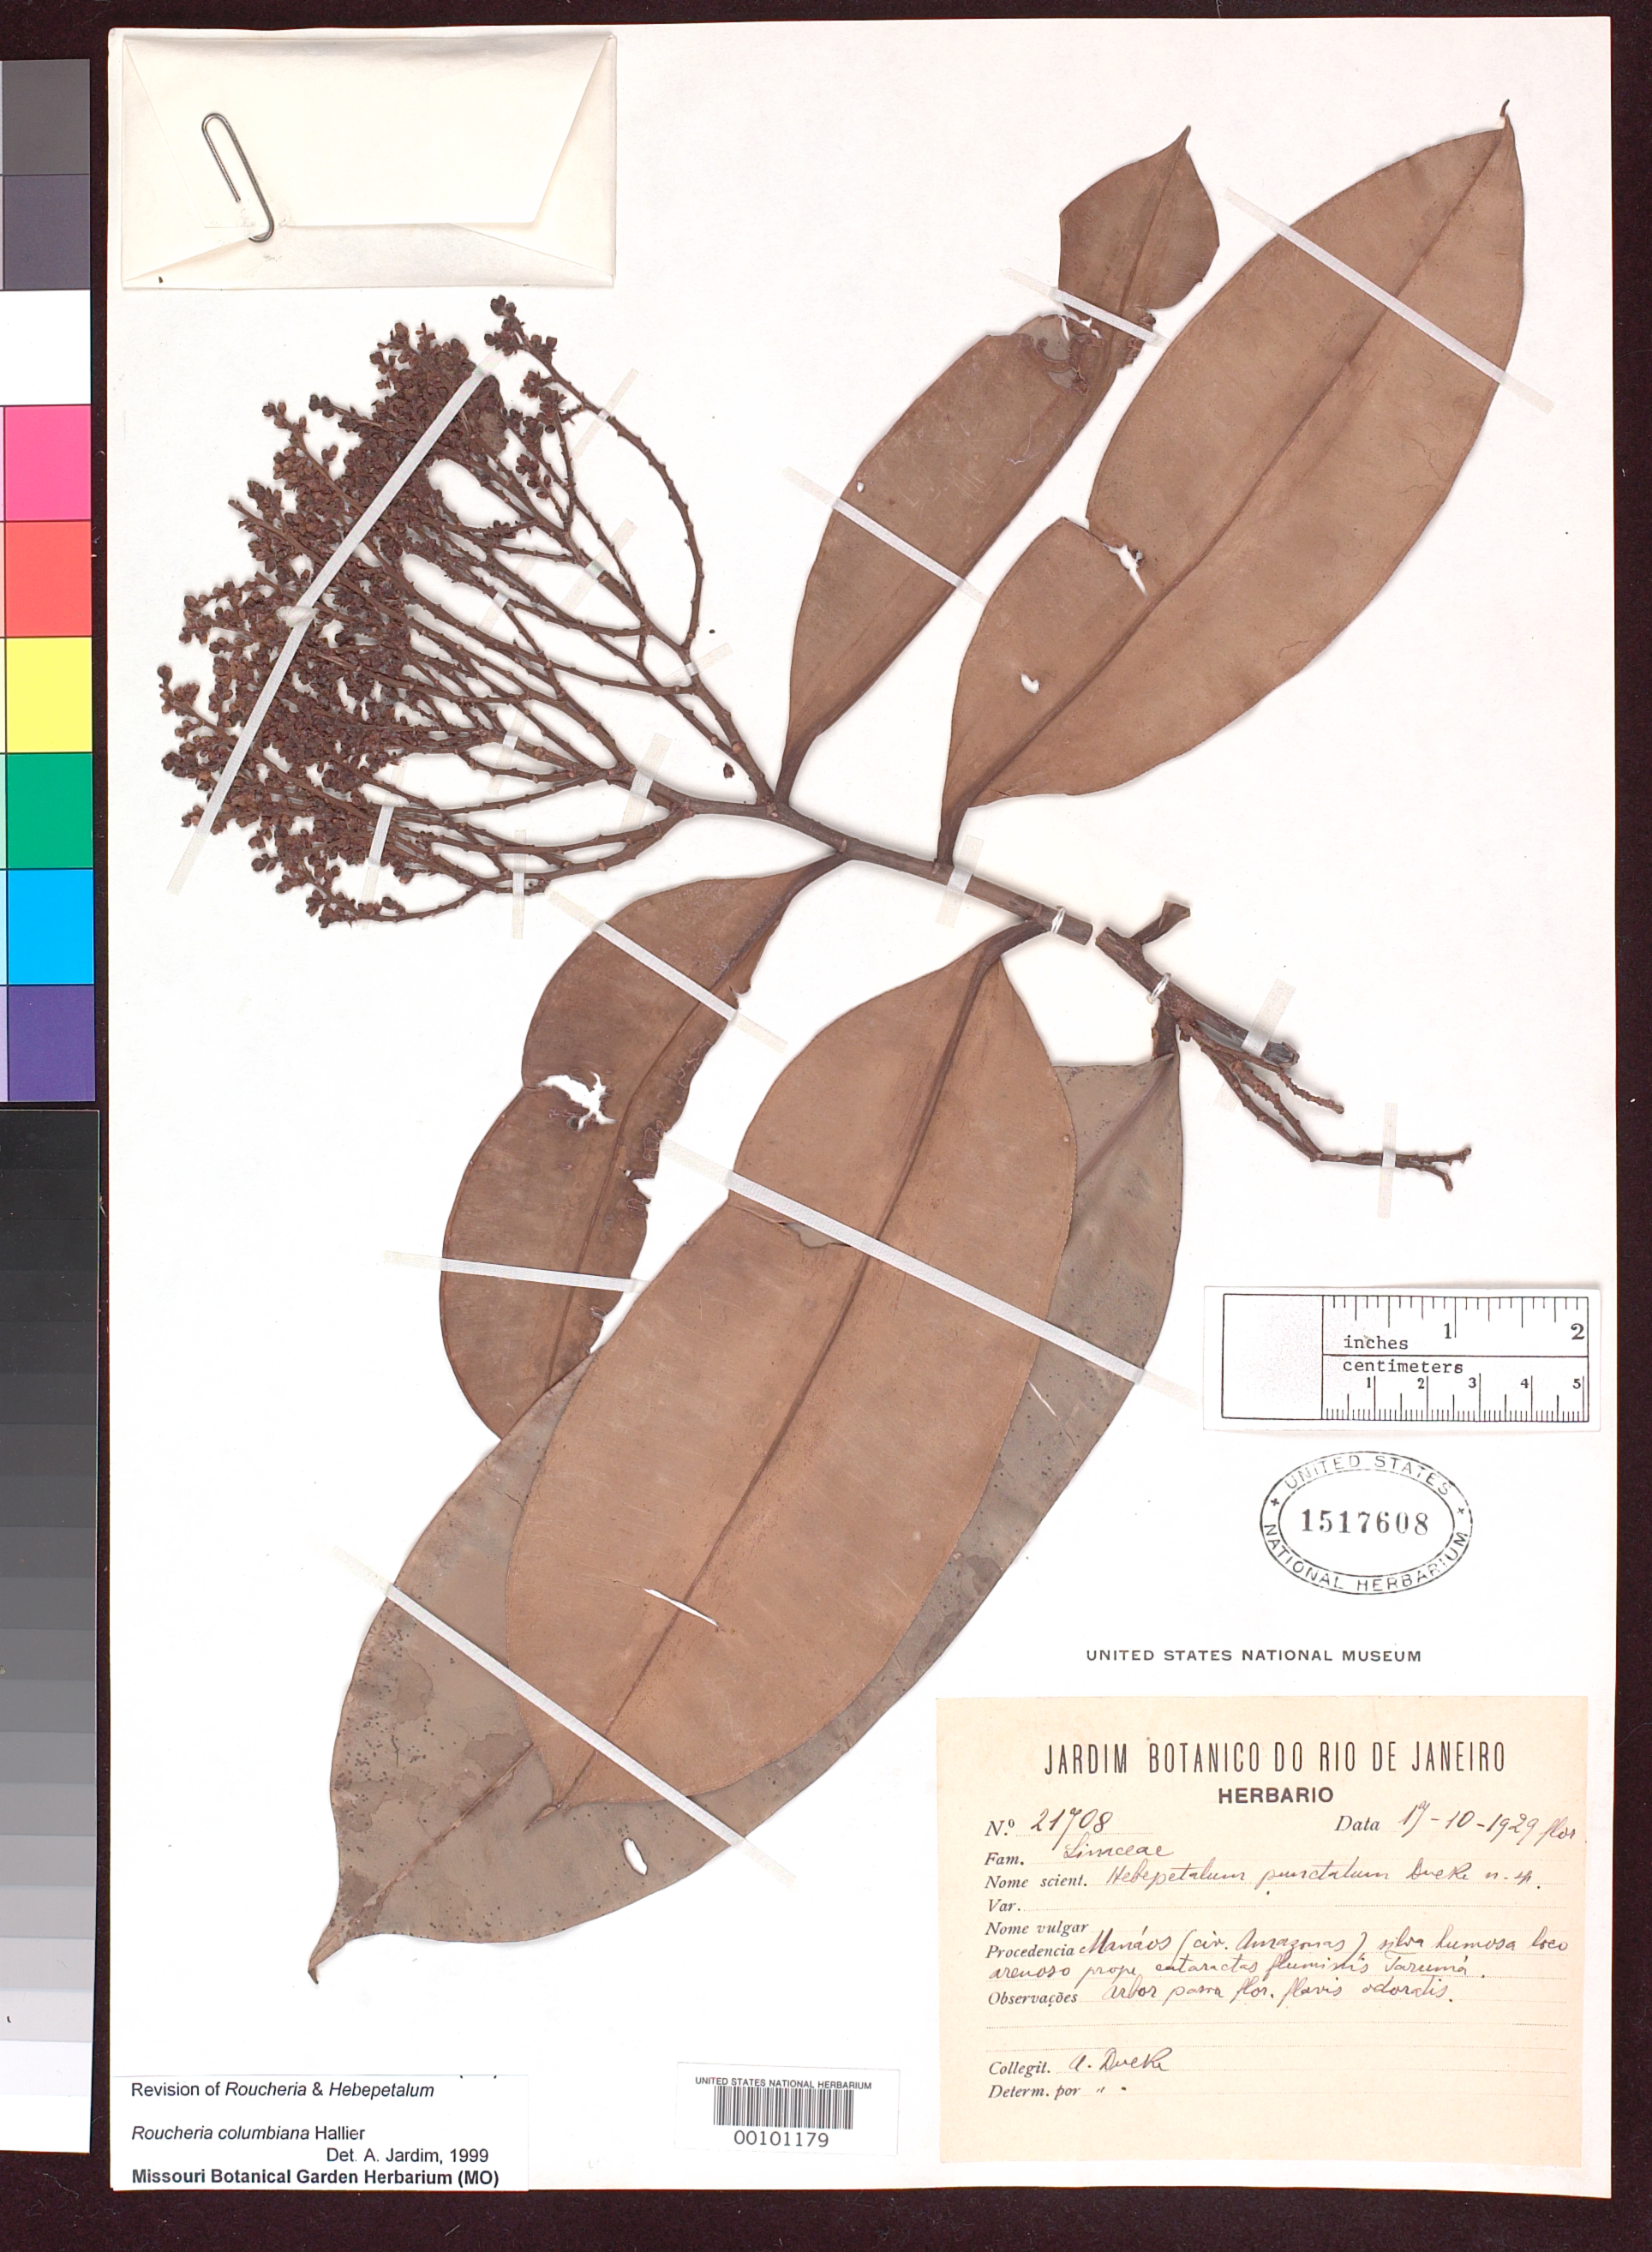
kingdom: Plantae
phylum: Tracheophyta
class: Magnoliopsida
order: Malpighiales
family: Linaceae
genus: Hebepetalum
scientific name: Hebepetalum punctatum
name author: Ducke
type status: Type Collection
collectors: A. Ducke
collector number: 21708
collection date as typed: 17 Oct 1939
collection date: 1939-10-17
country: Brazil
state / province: Amazonas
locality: Manaos.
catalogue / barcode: US 1517608